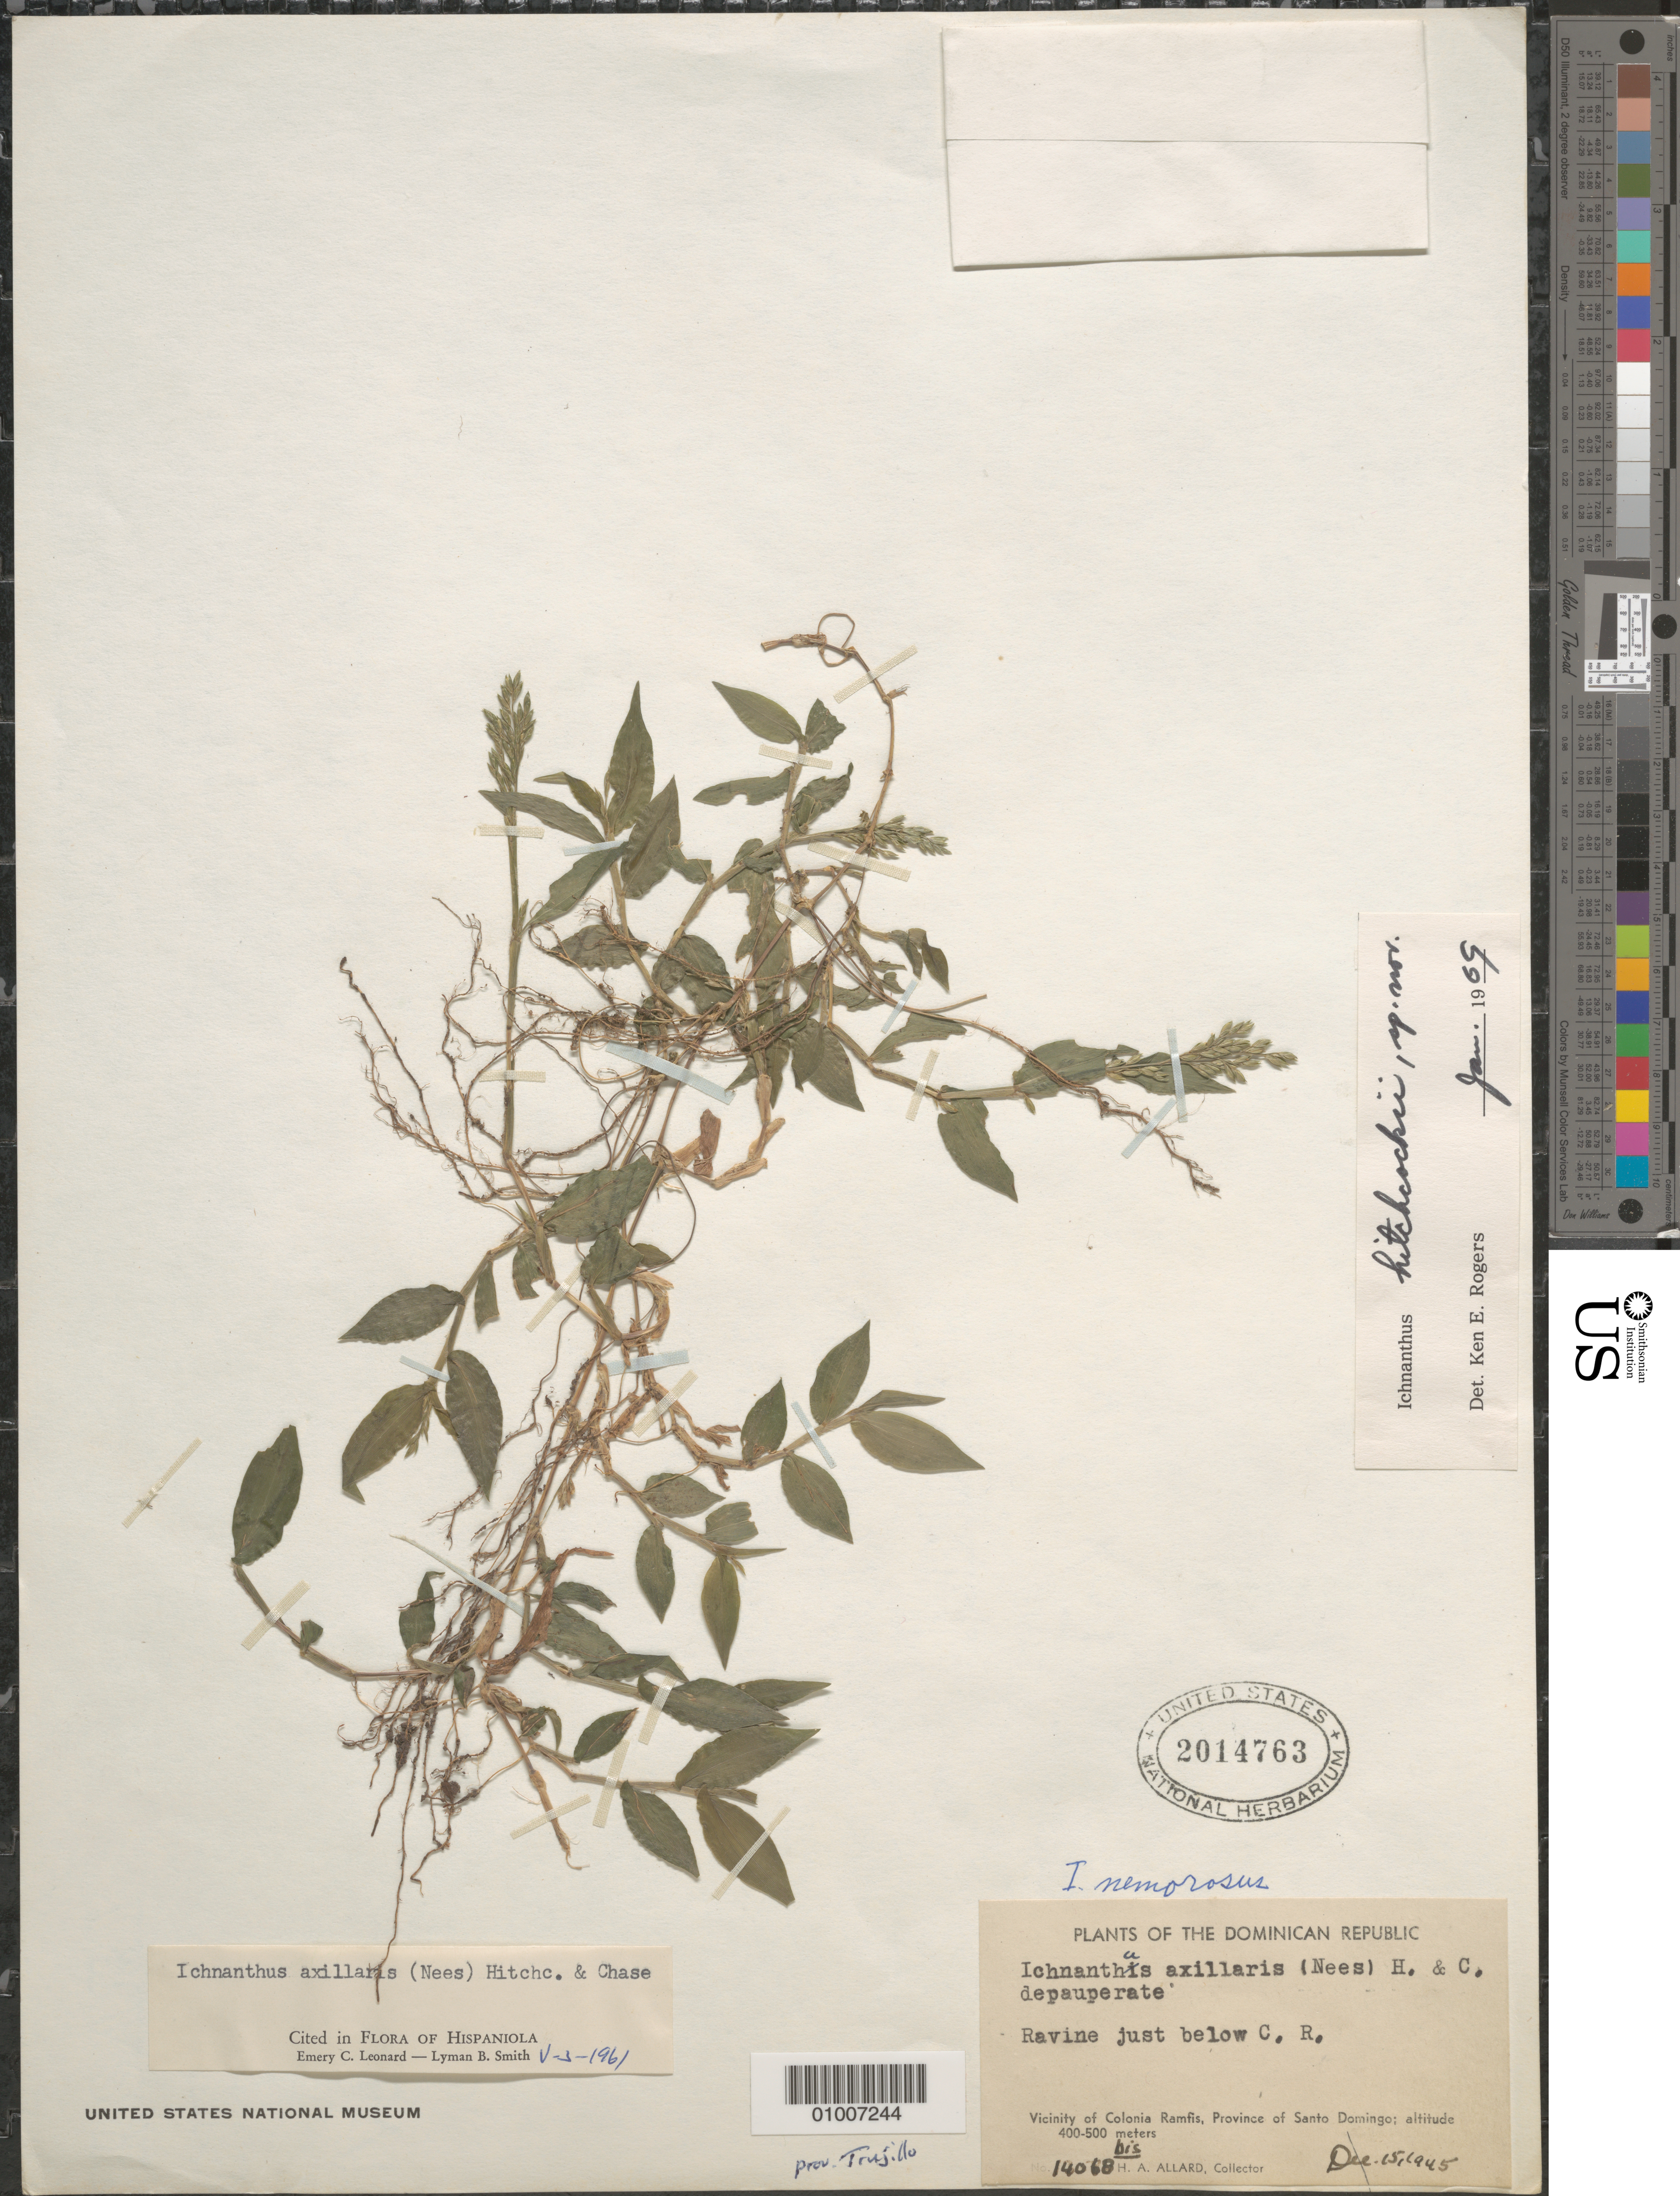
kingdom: Plantae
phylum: Tracheophyta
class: Liliopsida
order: Poales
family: Poaceae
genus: Ichnanthus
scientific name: Ichnanthus hitchcockii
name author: K.E. Rogers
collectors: H. A. Allard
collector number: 14068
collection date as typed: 15 Dec 1945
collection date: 1945-12-15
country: Dominican Republic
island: Hispaniola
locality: Prov. Santo Domingo, vicinity of Colonia Ramfis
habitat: in ravine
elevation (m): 400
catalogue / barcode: US 2014763